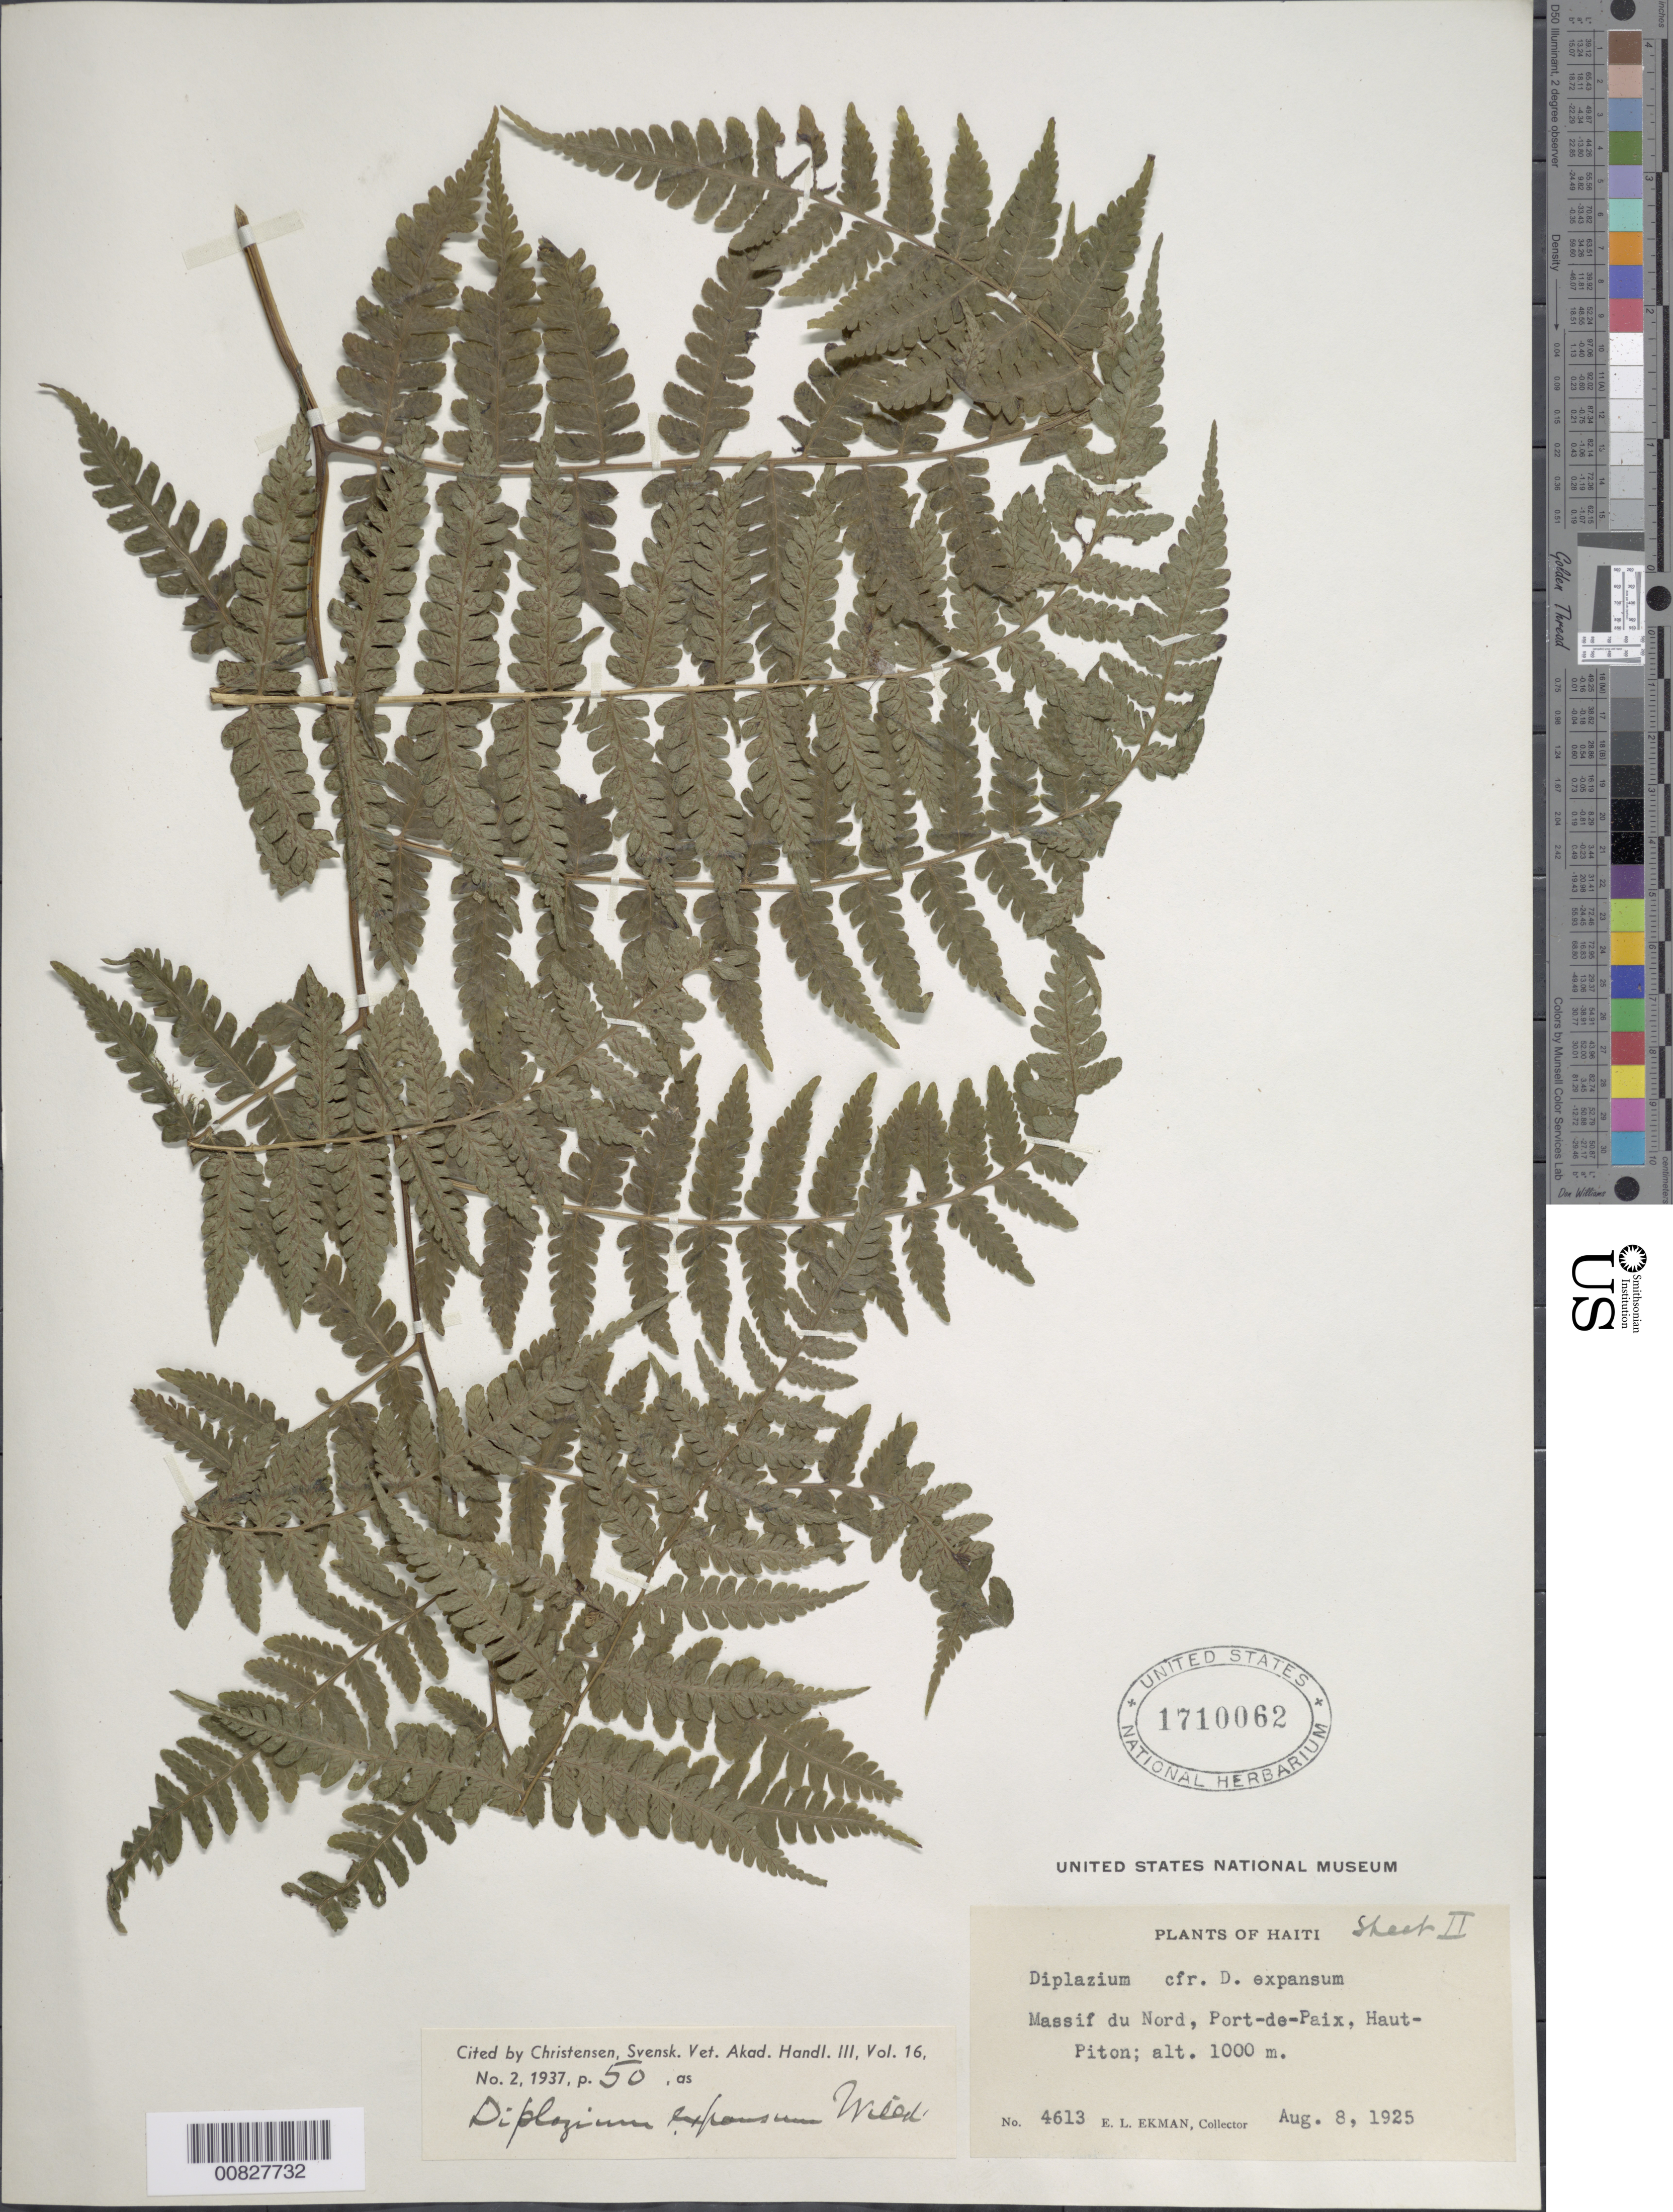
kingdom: Plantae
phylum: Tracheophyta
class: Polypodiopsida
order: Polypodiales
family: Athyriaceae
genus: Diplazium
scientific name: Diplazium expansum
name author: Willd.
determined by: Christensen, C. F. A.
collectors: E. L. Ekman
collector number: H 4613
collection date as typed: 08 Aug 1925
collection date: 1925-08-08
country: Haiti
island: Hispaniola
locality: Massif du Nord, Port de Paix, Haut Piton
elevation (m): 1000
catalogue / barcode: US 1710062